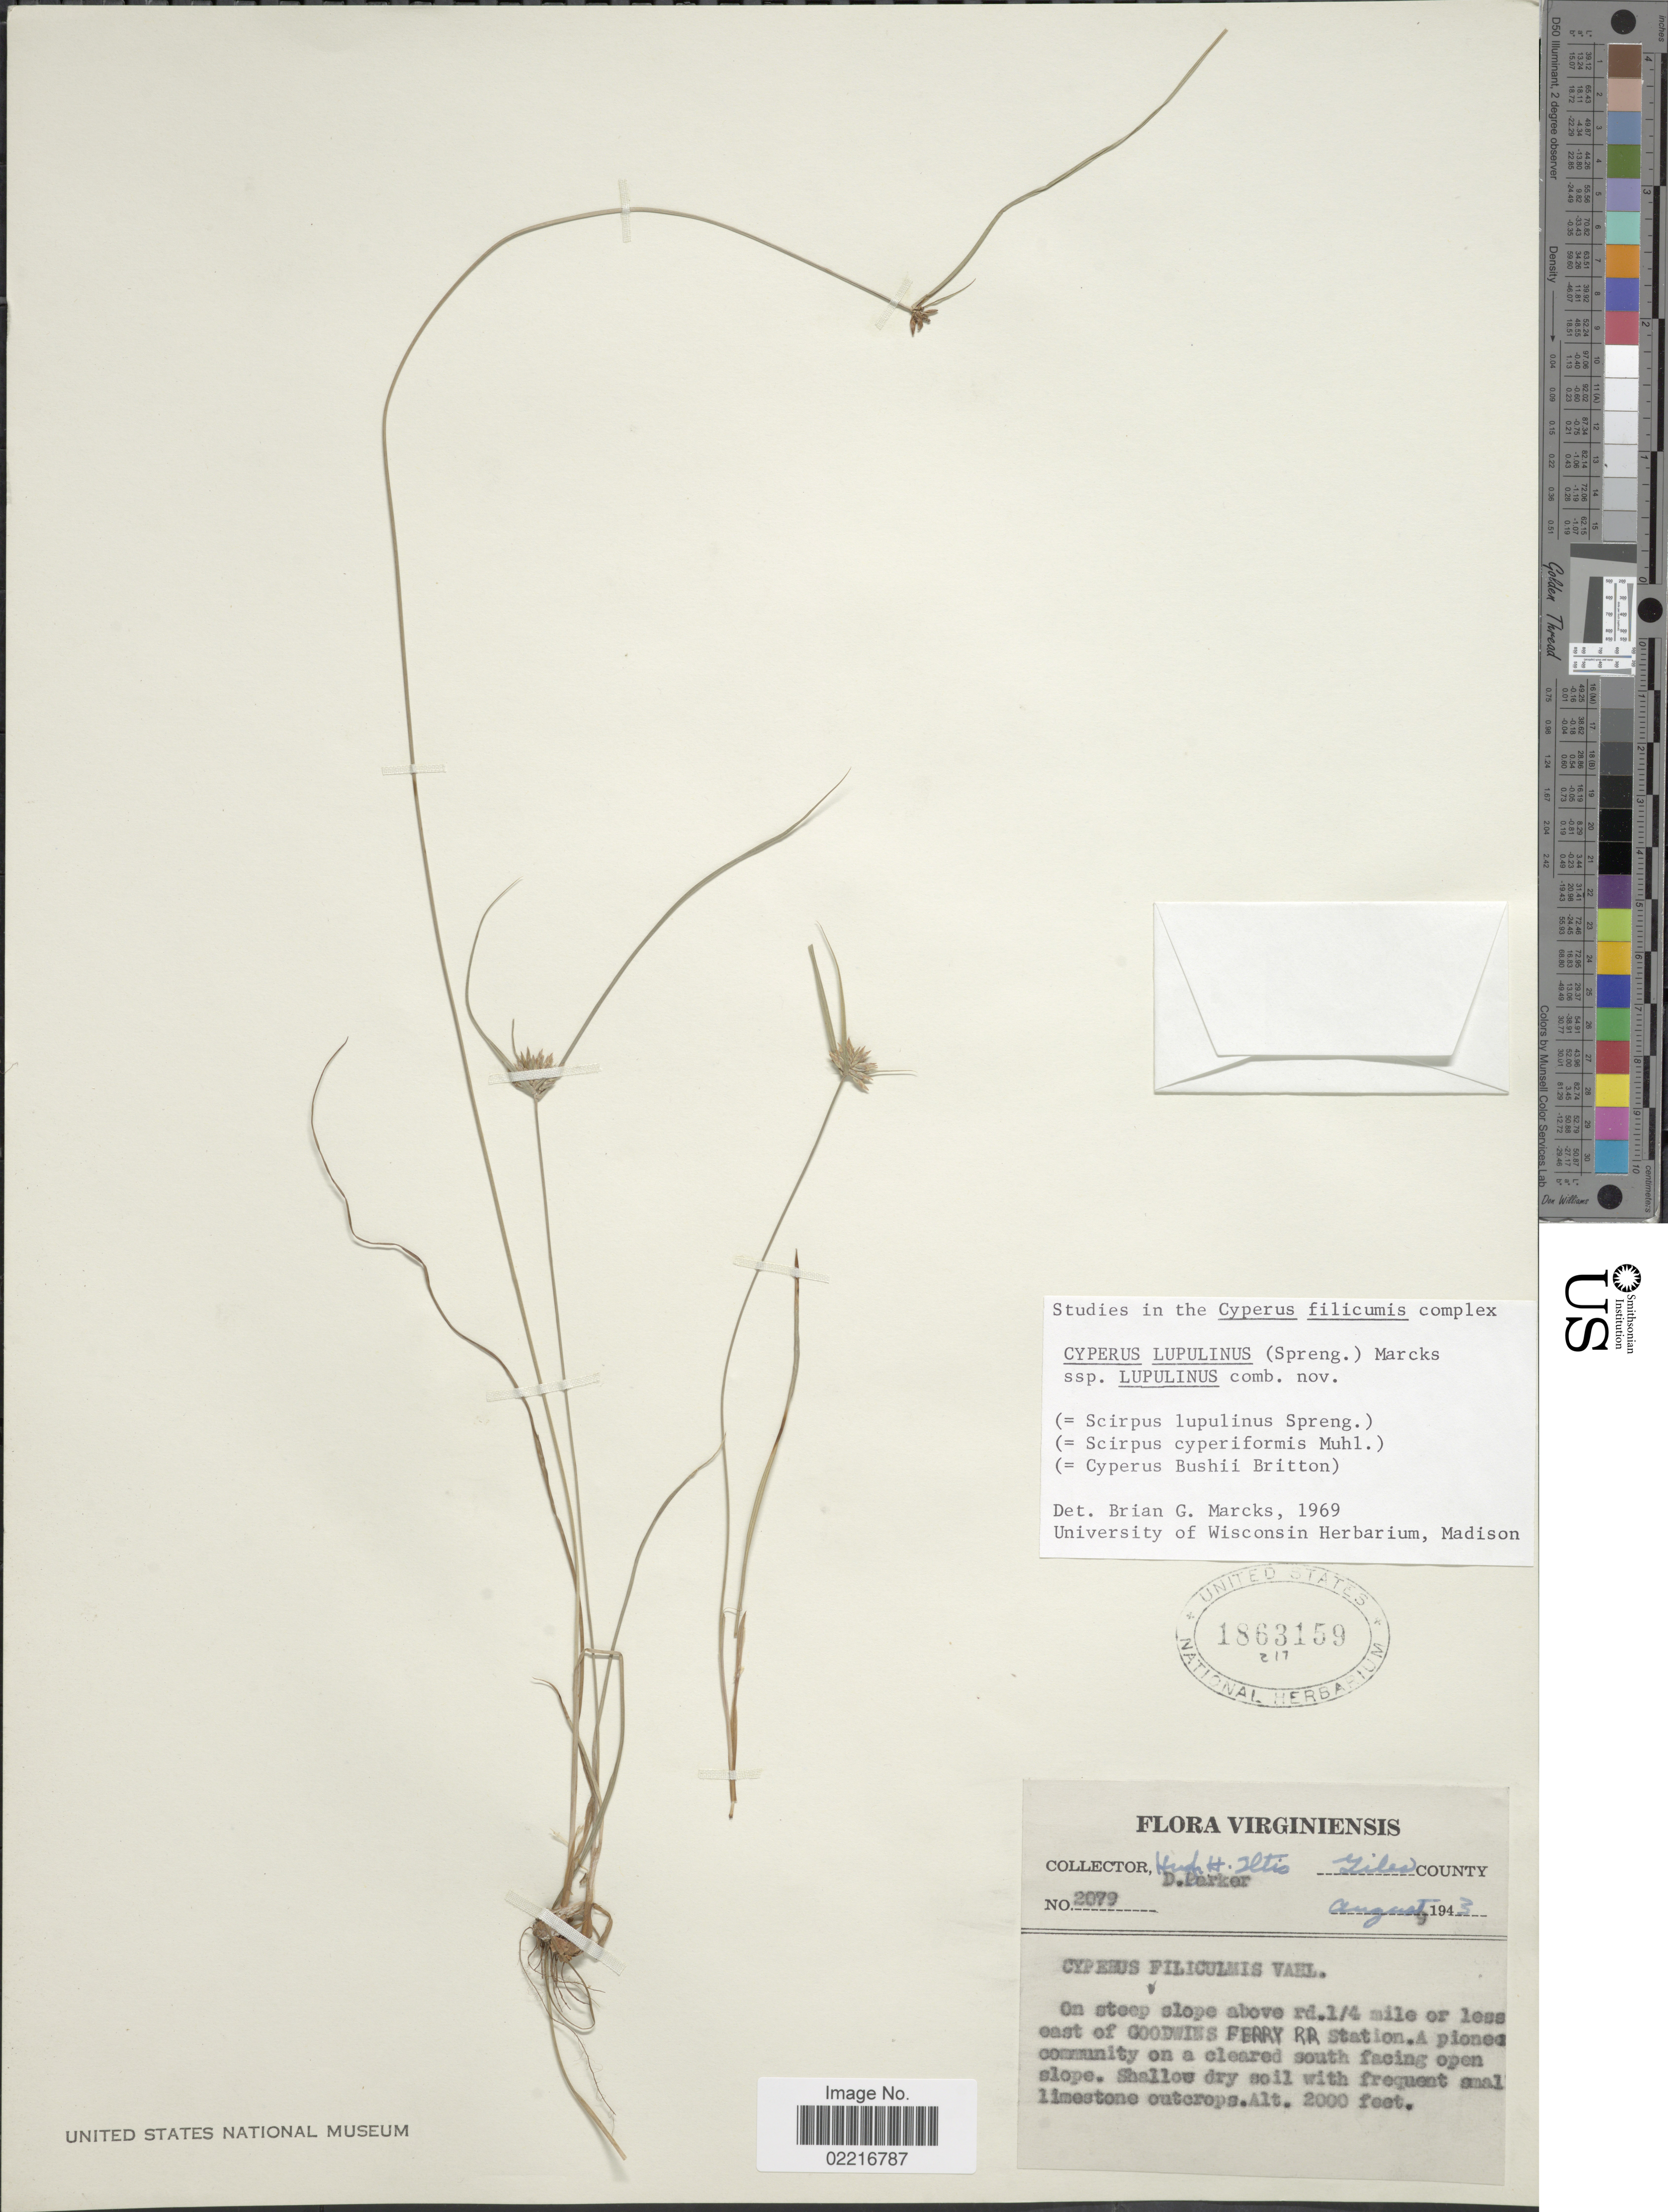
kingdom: Plantae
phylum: Tracheophyta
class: Liliopsida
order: Poales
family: Cyperaceae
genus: Cyperus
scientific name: Cyperus lupulinus subsp. lupulinus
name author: (Spreng.) Marcks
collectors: H. H. Iltis & D. Parker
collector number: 2079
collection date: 1943-08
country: United States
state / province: Virginia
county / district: Giles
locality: Slope above rd. 1/4 mile or less east of Goodwins Ferry RR Station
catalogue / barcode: US 1863159